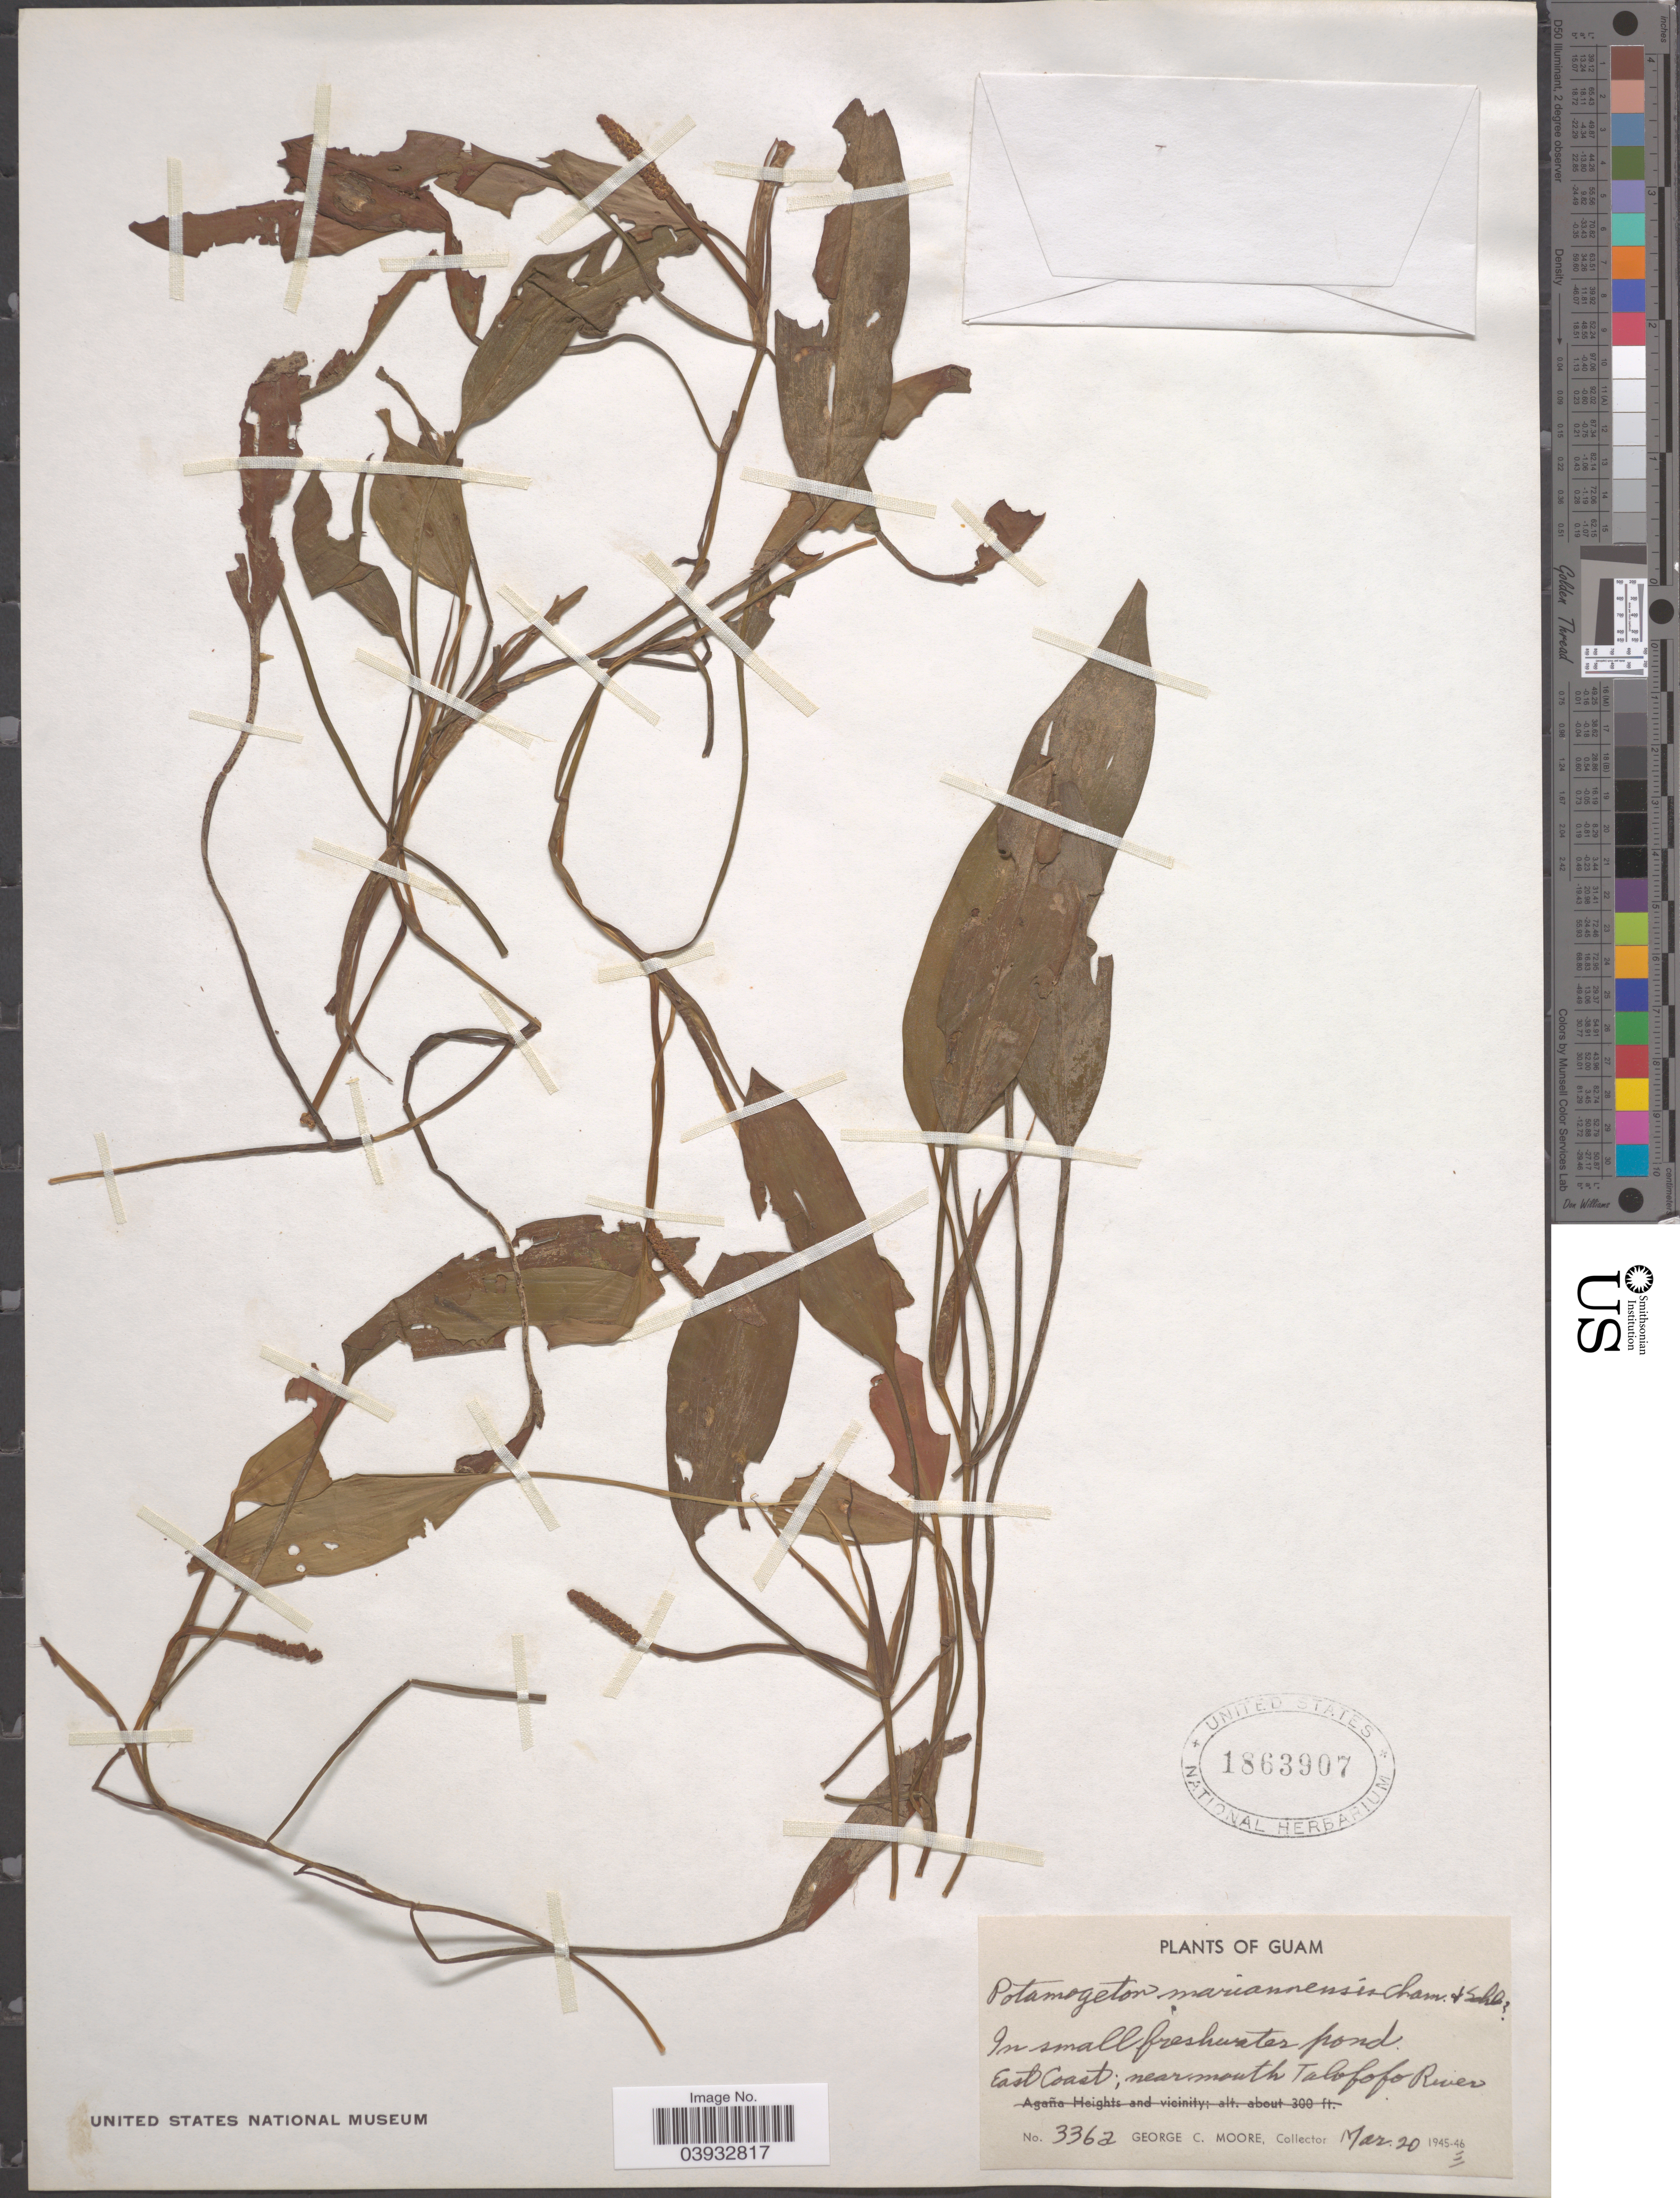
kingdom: Plantae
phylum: Tracheophyta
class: Liliopsida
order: Alismatales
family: Potamogetonaceae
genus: Potamogeton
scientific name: Potamogeton mariannensis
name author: Cham. & Schltdl.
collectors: G. C. Moore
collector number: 336a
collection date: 1946-03-20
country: Guam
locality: East Coast; near mouth Talofofo River.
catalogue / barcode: US 1863907